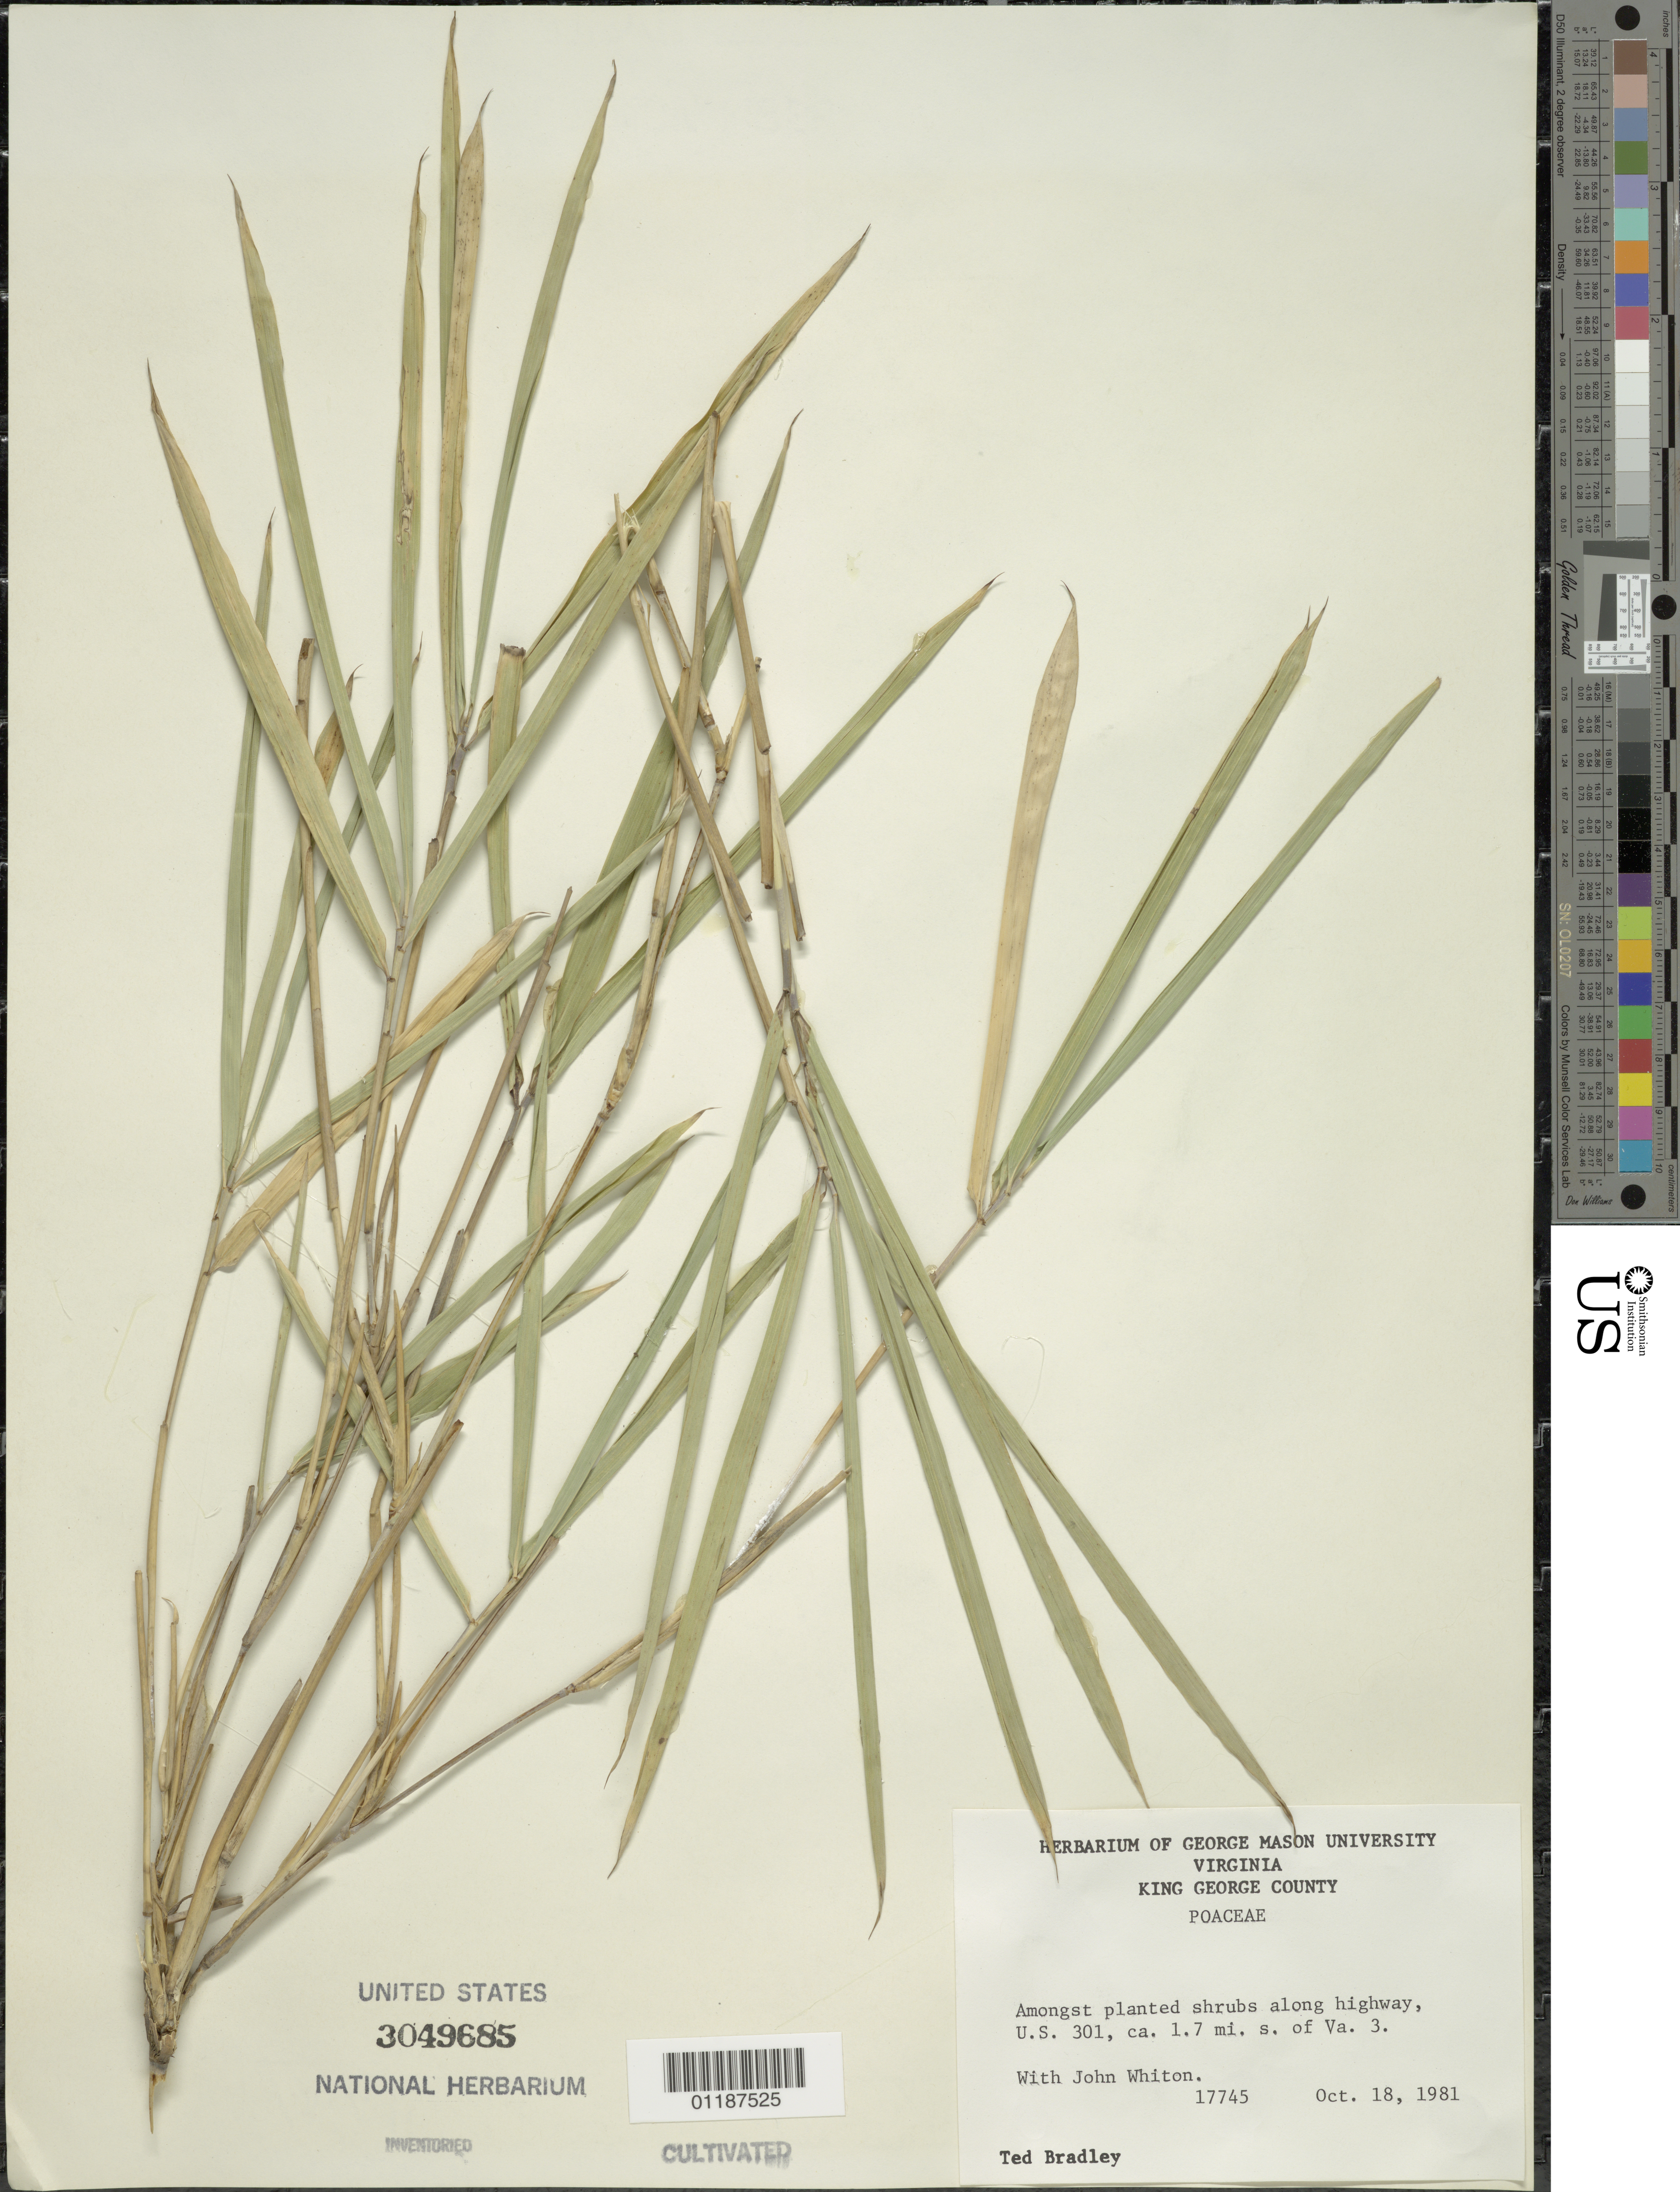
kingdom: Plantae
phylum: Tracheophyta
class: Liliopsida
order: Poales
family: Poaceae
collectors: T. Bradley & J. Whiton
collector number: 17745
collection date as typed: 18 Oct 1981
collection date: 1981-10-18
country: United States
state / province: Virginia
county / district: King George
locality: U.S 301, ca. 1.7 minutes south of Va. 3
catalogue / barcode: US 3049685